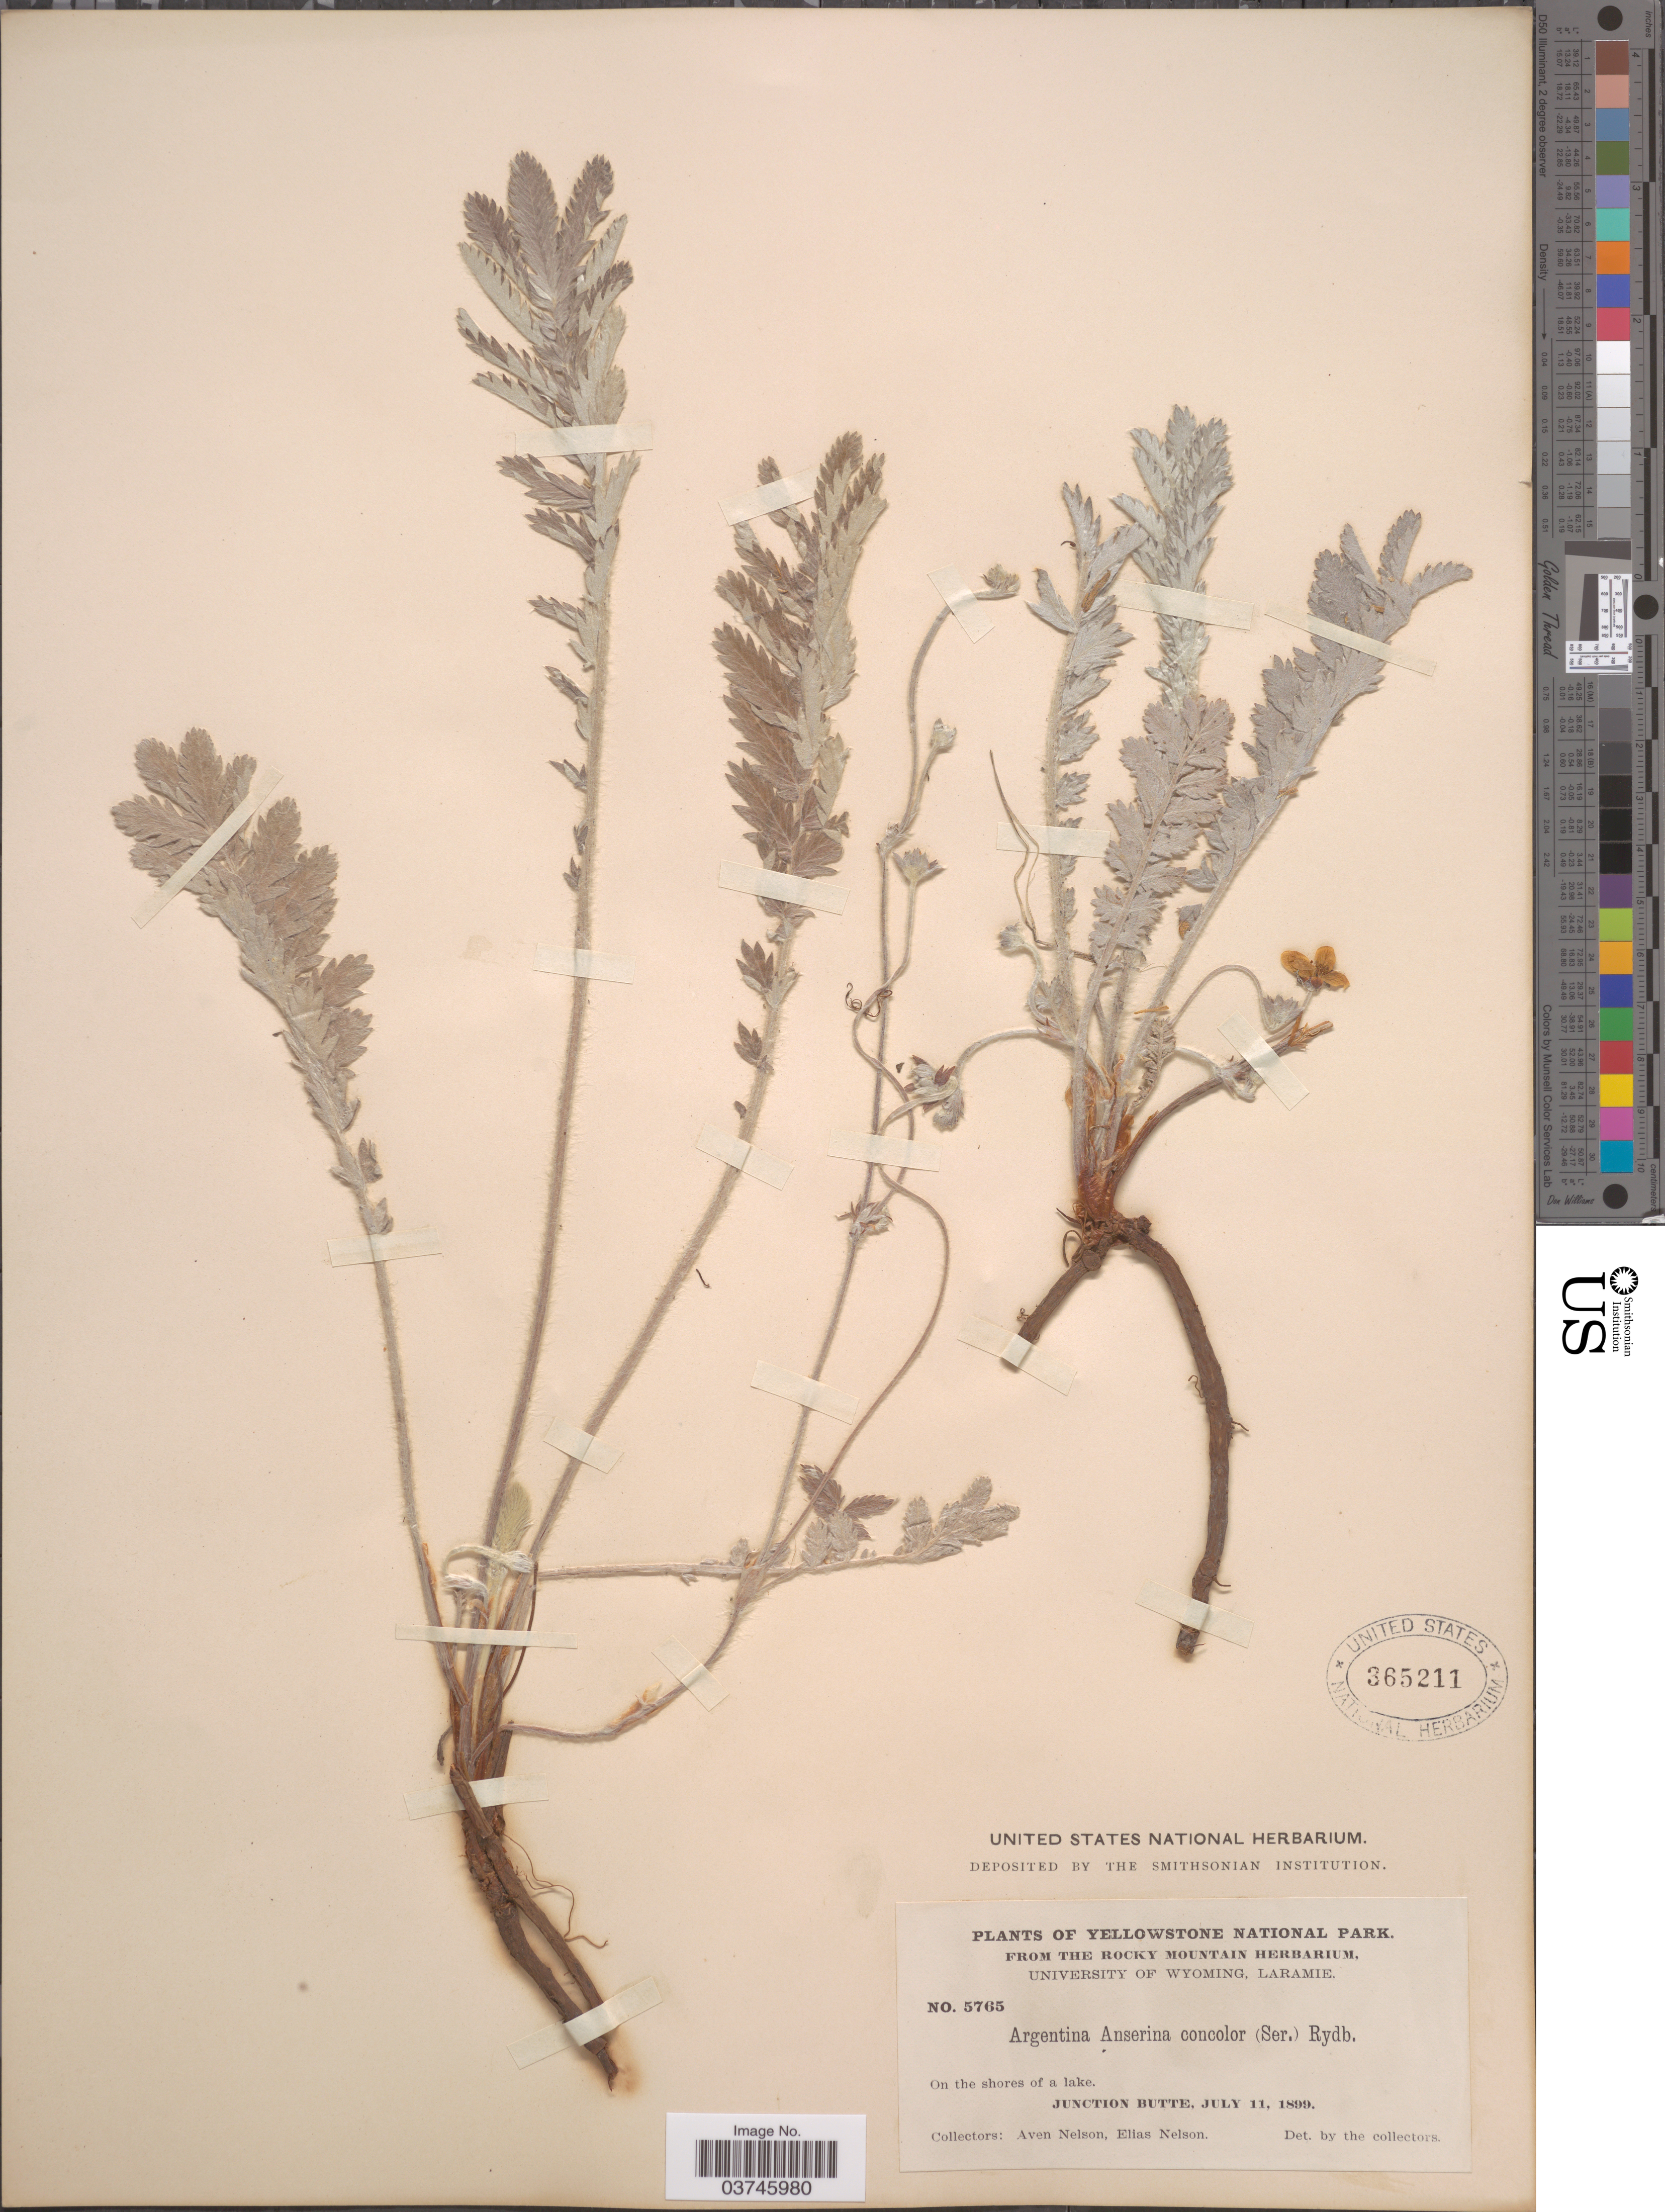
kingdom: Plantae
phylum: Tracheophyta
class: Magnoliopsida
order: Rosales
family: Rosaceae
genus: Argentina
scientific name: Argentina anserina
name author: (L.) Rydb.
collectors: A. Nelson & E. Nelson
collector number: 5765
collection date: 1899-07-11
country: United States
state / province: Wyoming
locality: Yellowstone National Park. Junction Butte.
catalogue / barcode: US 365211